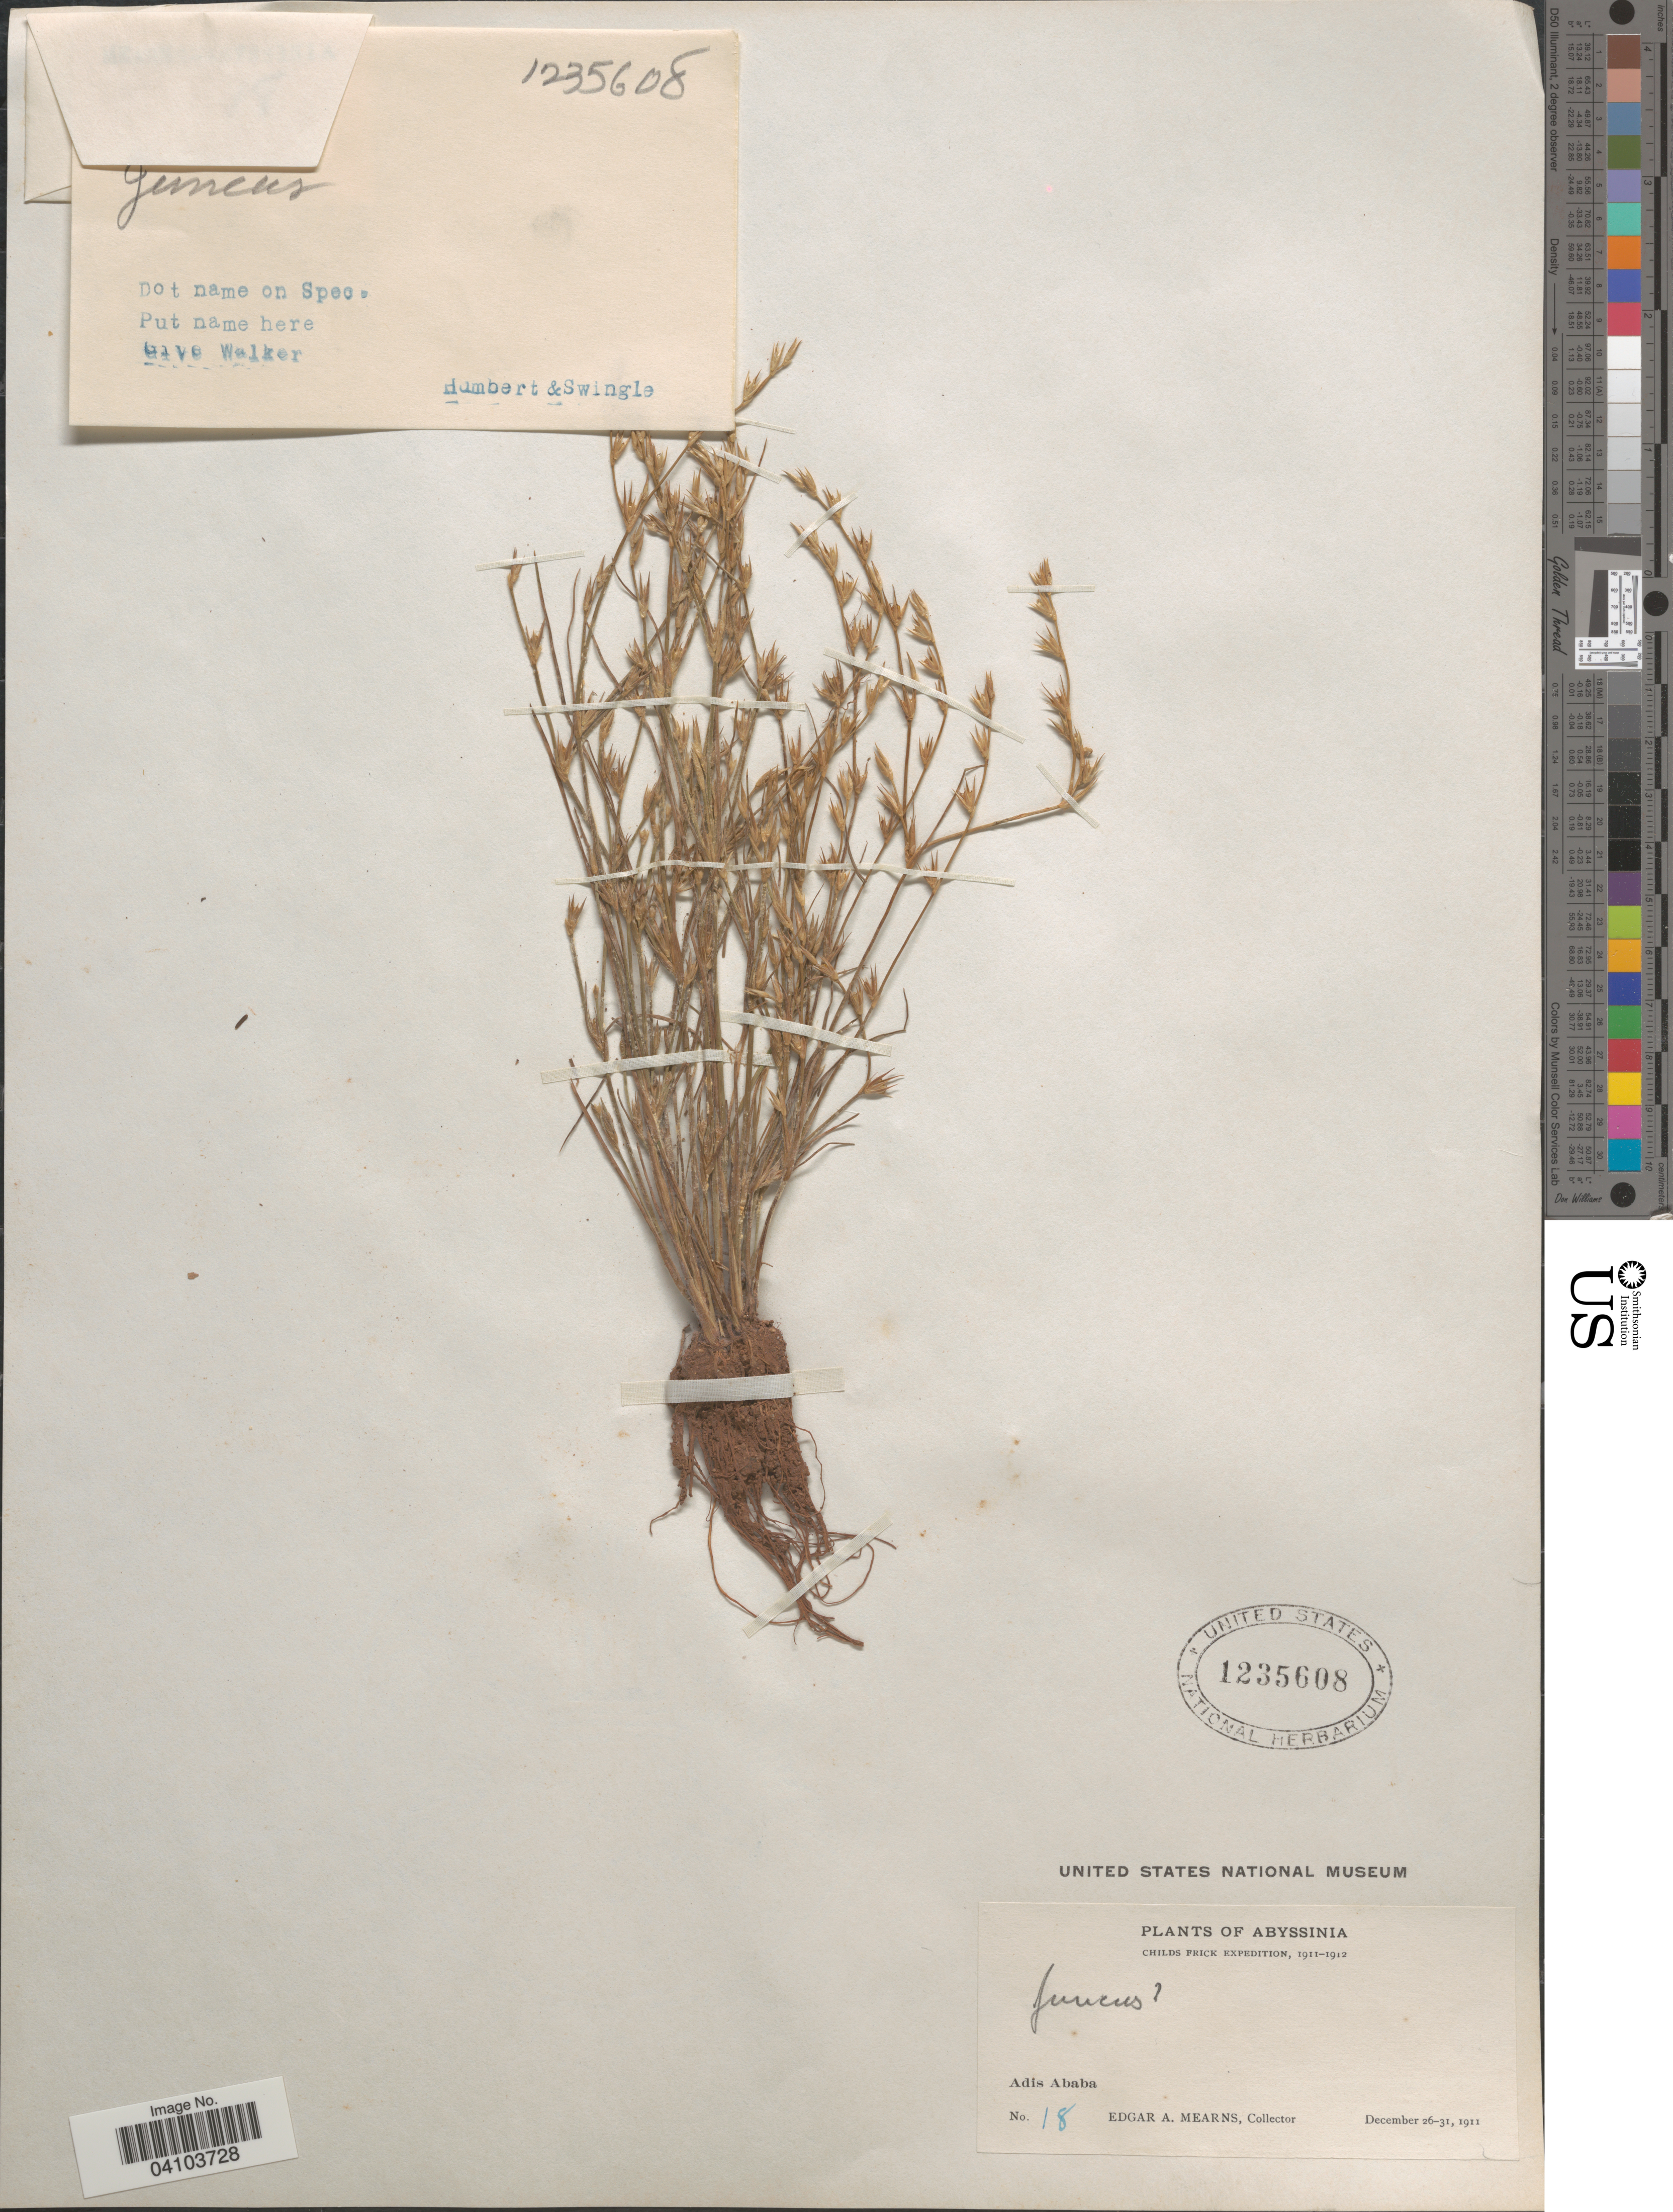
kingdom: Plantae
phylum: Tracheophyta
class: Liliopsida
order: Poales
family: Juncaceae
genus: Juncus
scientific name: Juncus sp.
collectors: E. A. Mearns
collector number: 18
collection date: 1911-12-26/1911-12-31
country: Ethiopia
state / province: Addis Ababa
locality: Childs Frick Expedition, 1911-1912. Adis Ababa.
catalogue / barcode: US 1235608